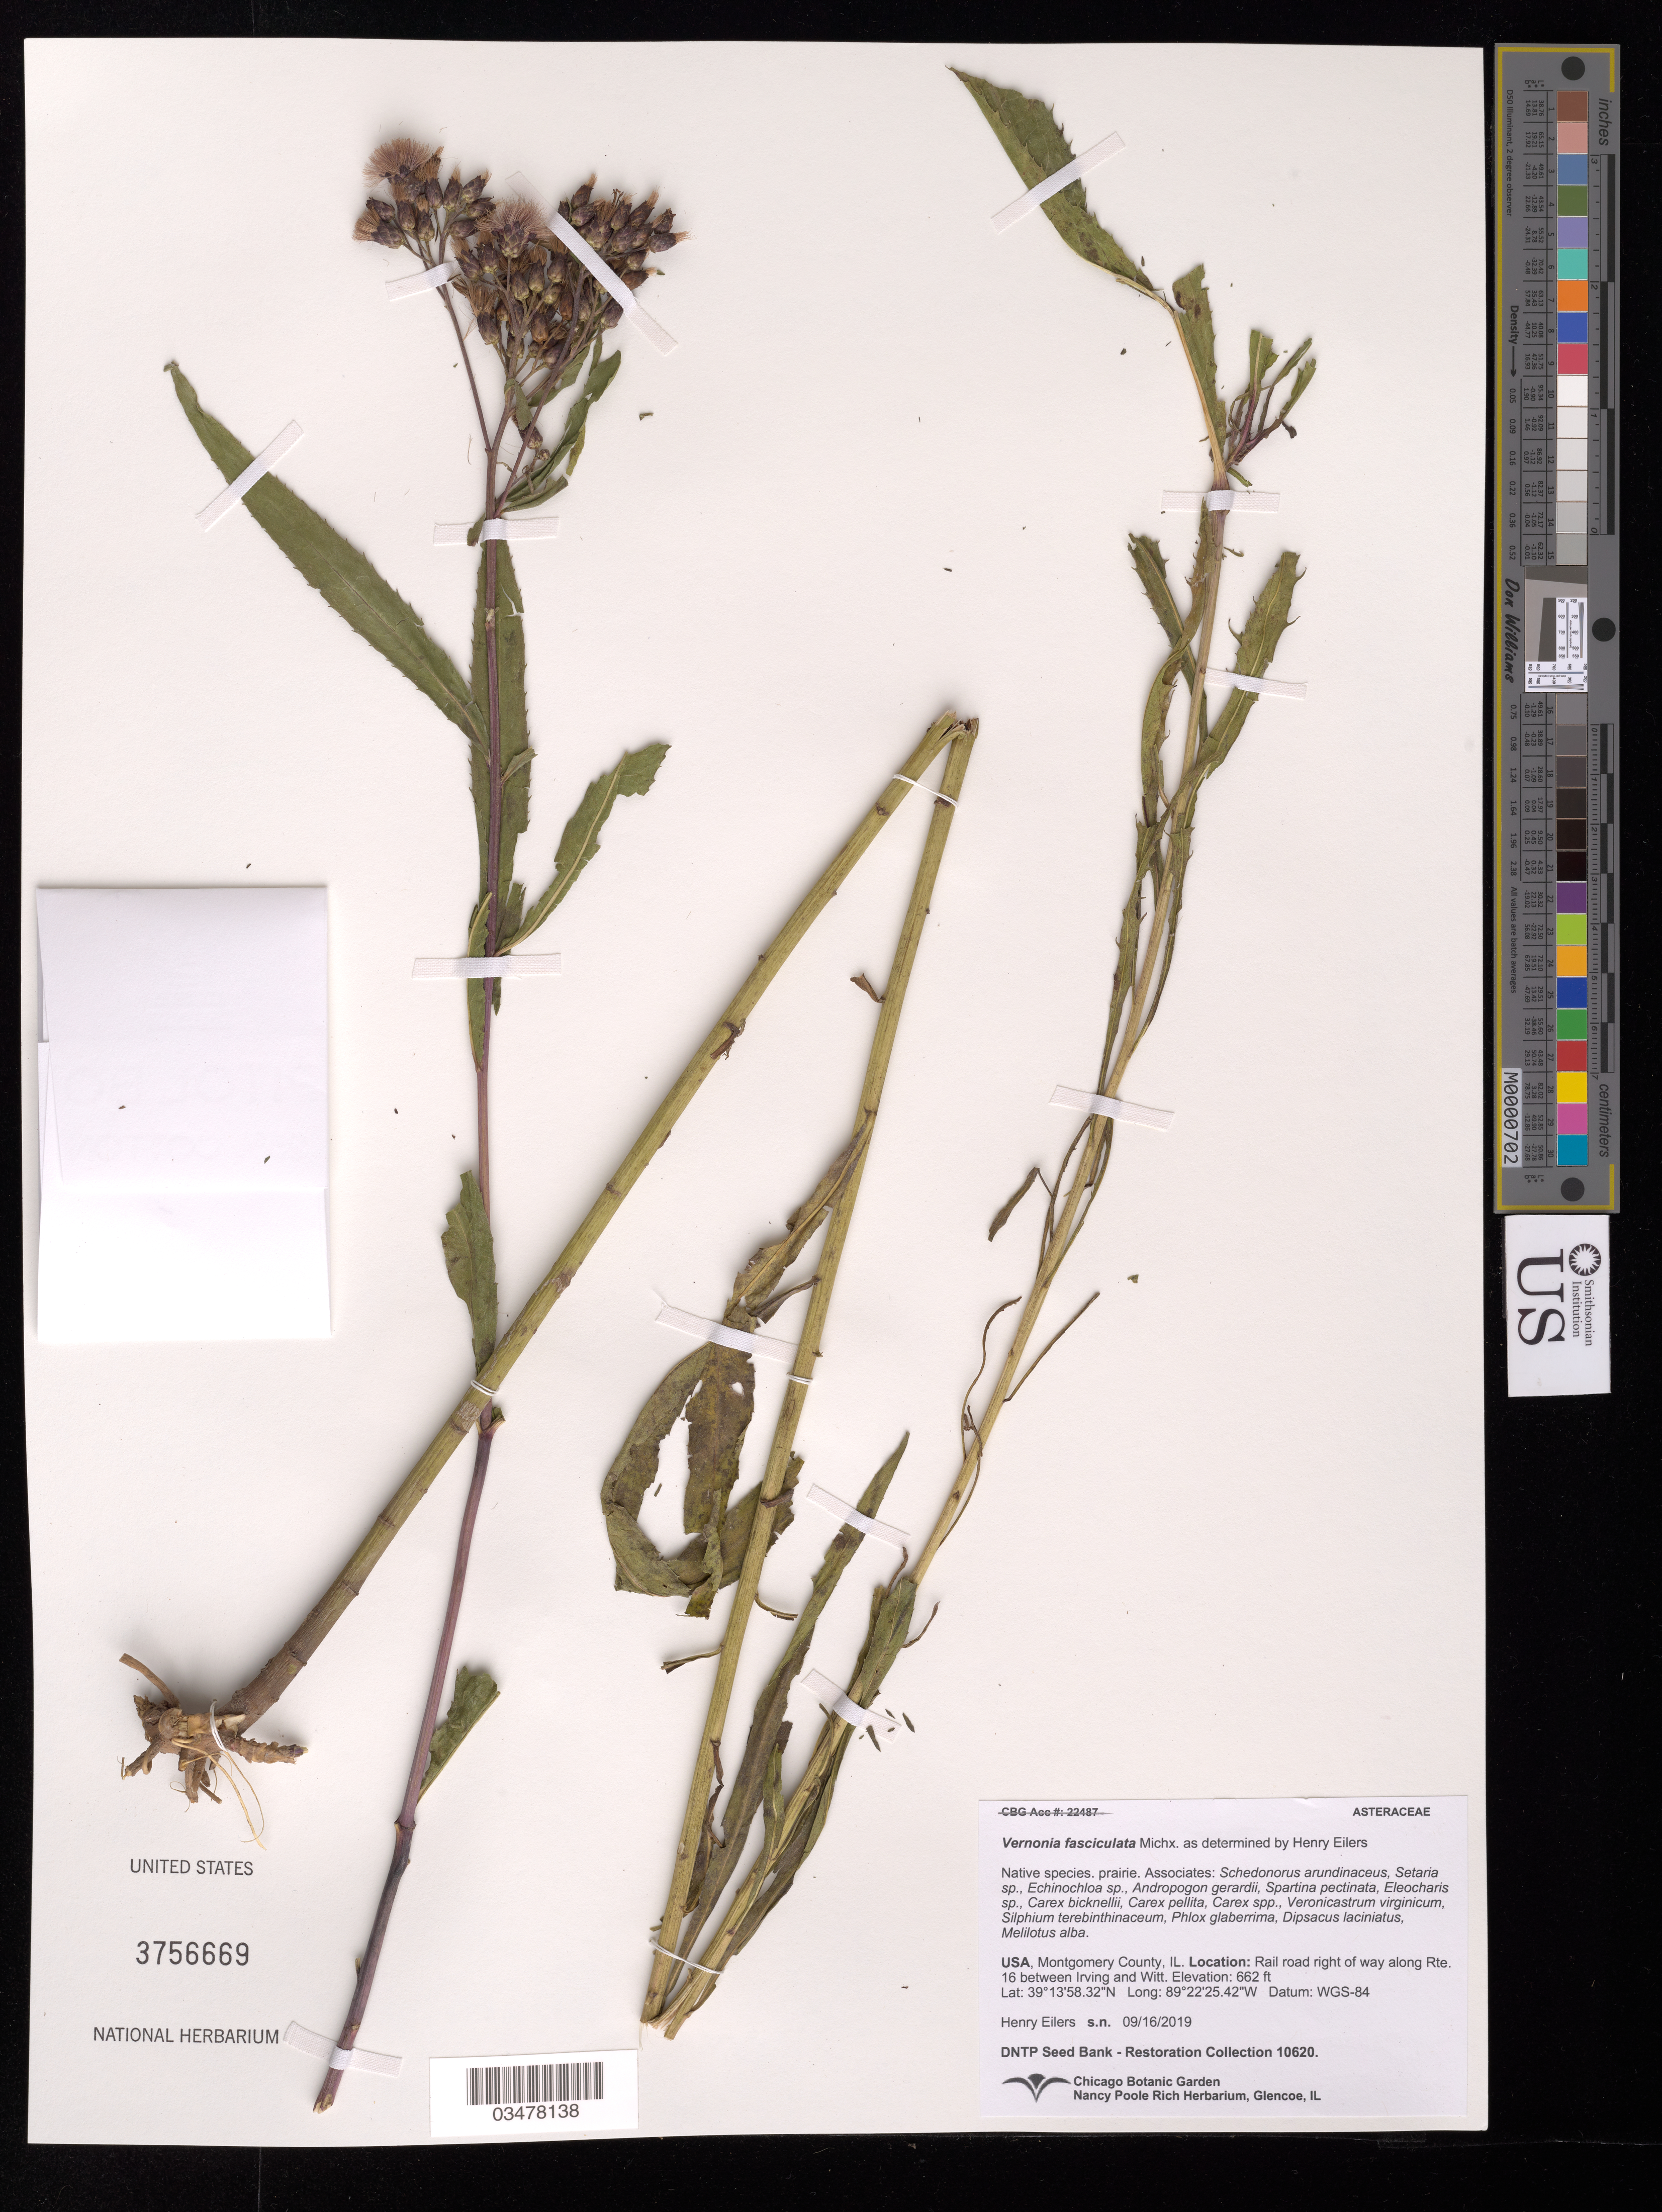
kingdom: Plantae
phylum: Tracheophyta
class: Magnoliopsida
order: Asterales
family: Asteraceae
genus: Vernonia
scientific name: Vernonia fasciculata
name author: Michx.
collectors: H. Eilers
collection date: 2019-09-16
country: United States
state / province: Illinois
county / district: Montgomery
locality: Rail road right of way along Rte 16 between Irving and Witt.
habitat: Prairie. With Setaria sp., Carex sp., Spartina pectinata, Phlox glaberrima, Melilotus alba, etc.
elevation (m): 202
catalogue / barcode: US 3756669